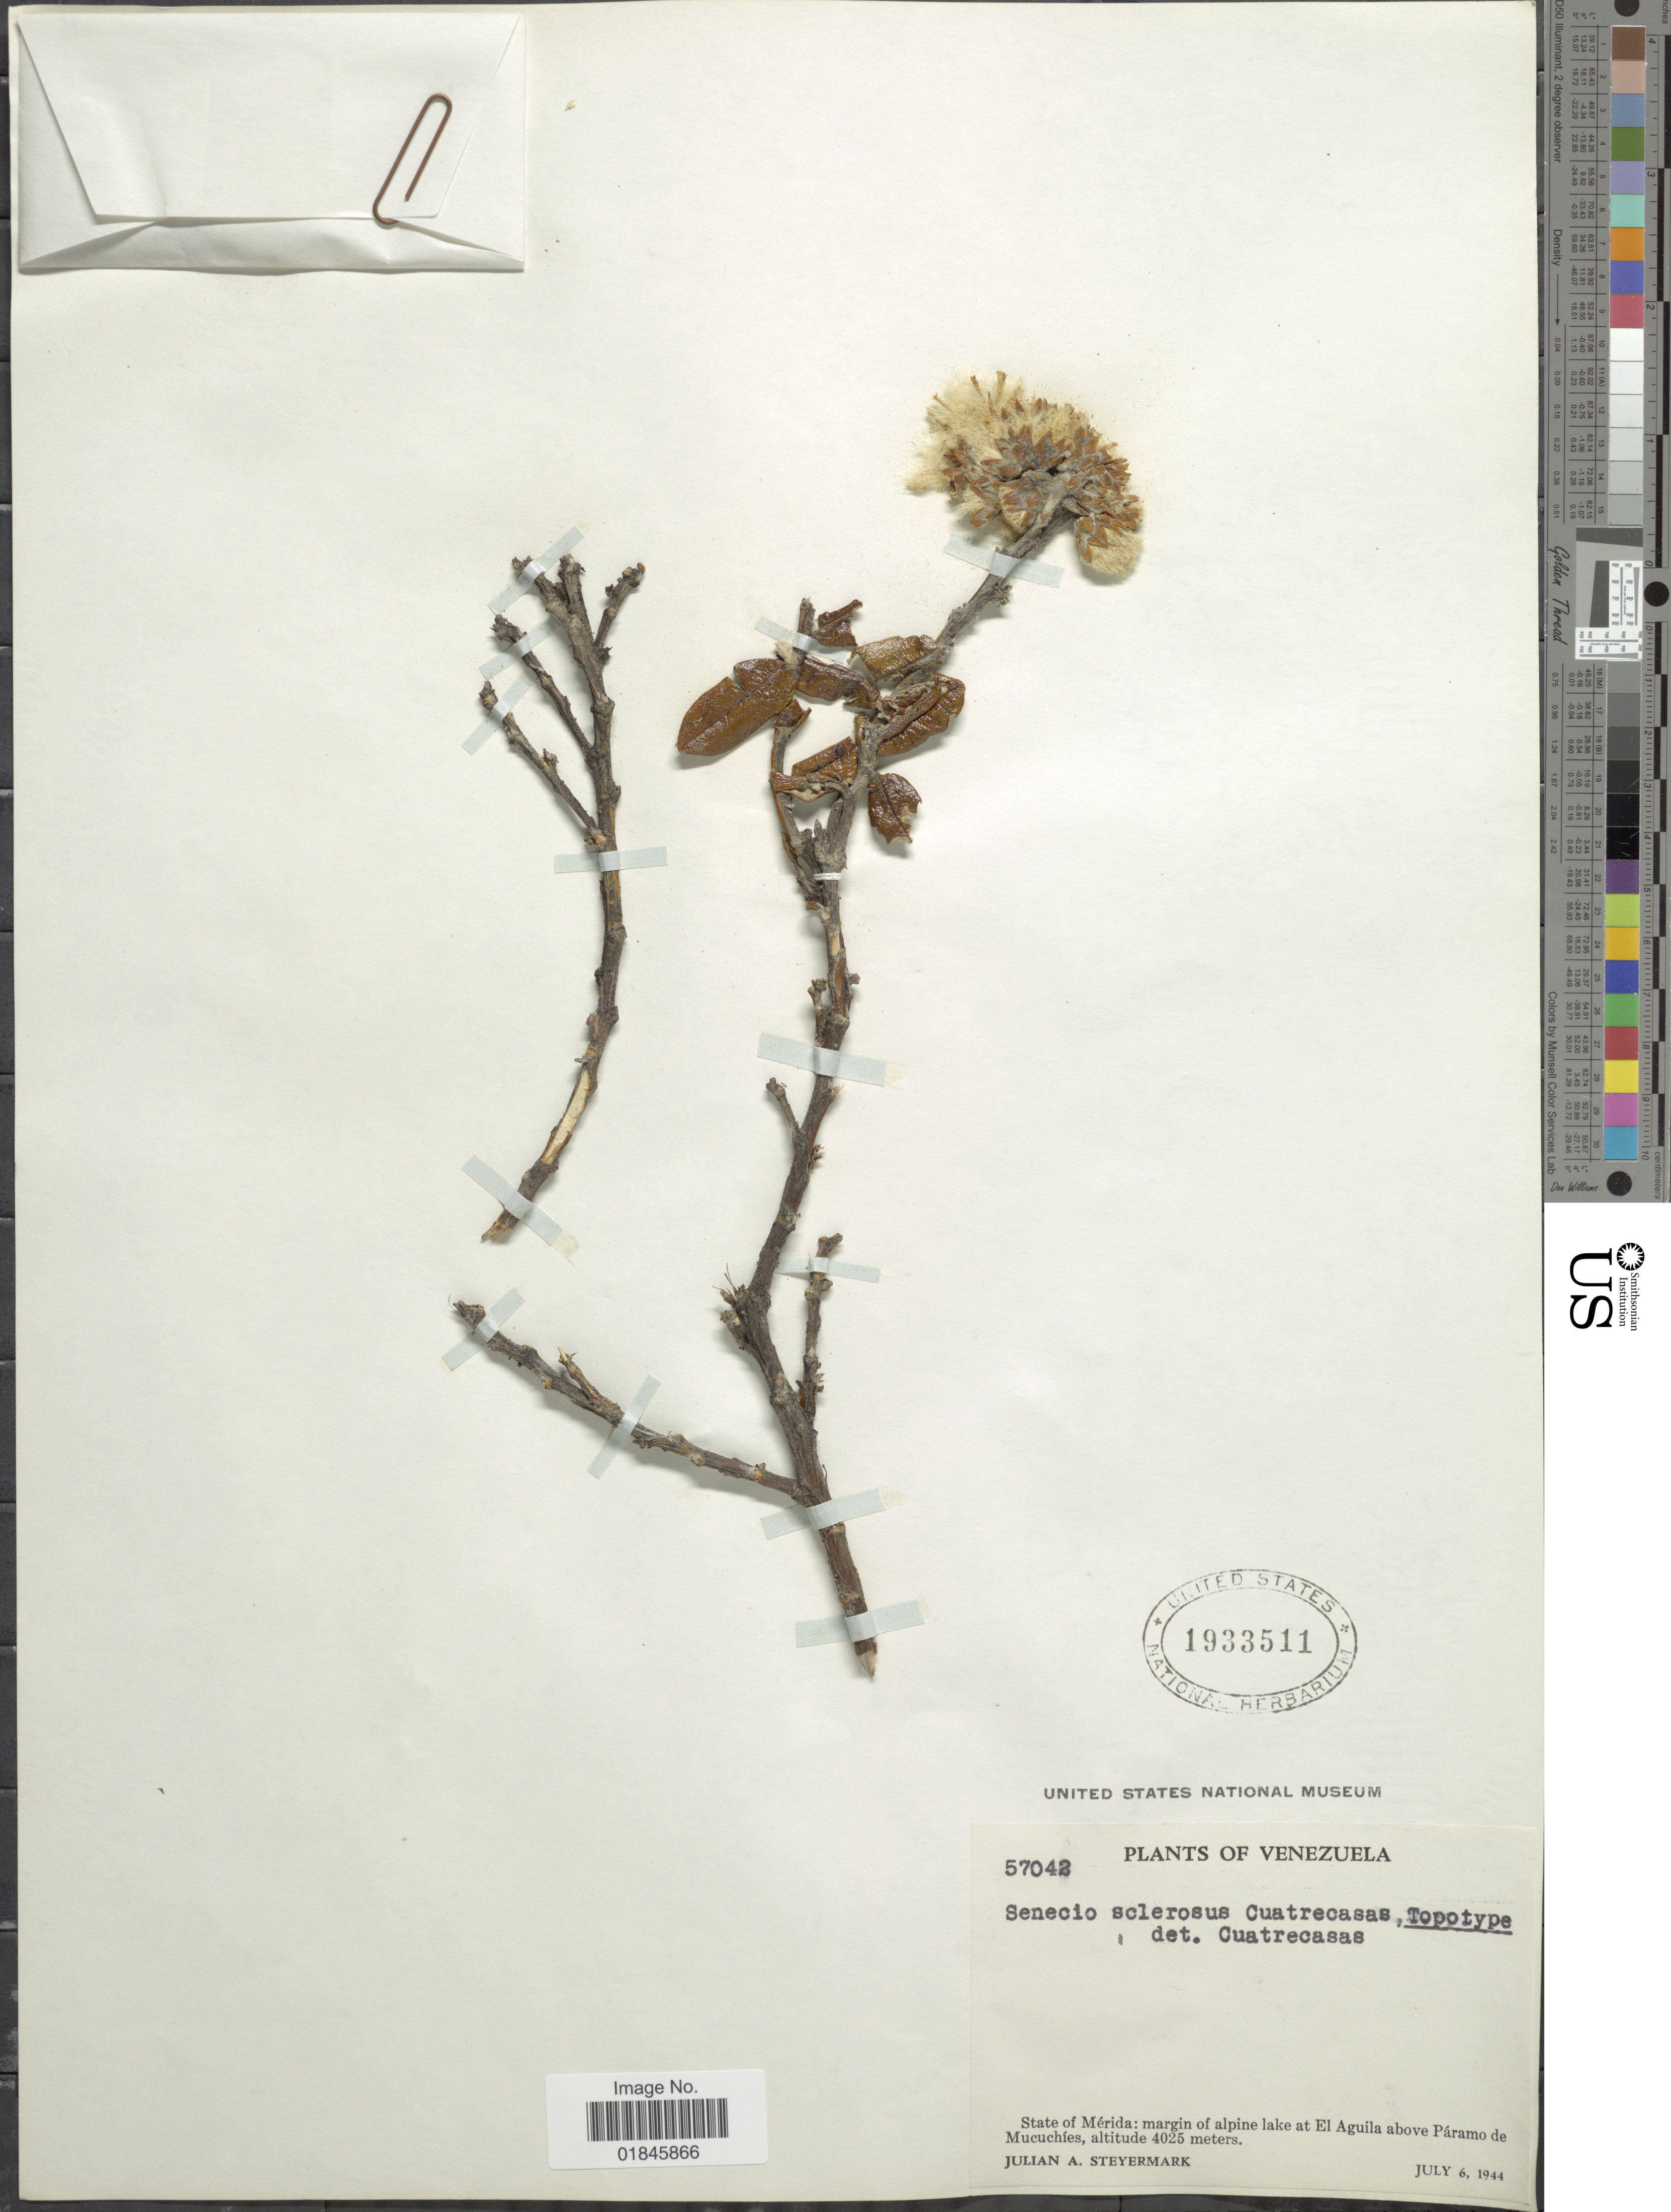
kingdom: Plantae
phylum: Tracheophyta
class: Magnoliopsida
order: Asterales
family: Asteraceae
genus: Pentacalia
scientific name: Pentacalia sclerosa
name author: (Cuatrec.) Cuatrec.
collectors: J. Steyermark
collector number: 57042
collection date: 1944-07-06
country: Venezuela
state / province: Mérida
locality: State of Mérida: margin of alpine lake at El Aguila above Páramo de Mucuchíes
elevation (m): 4025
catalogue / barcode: US 1933511